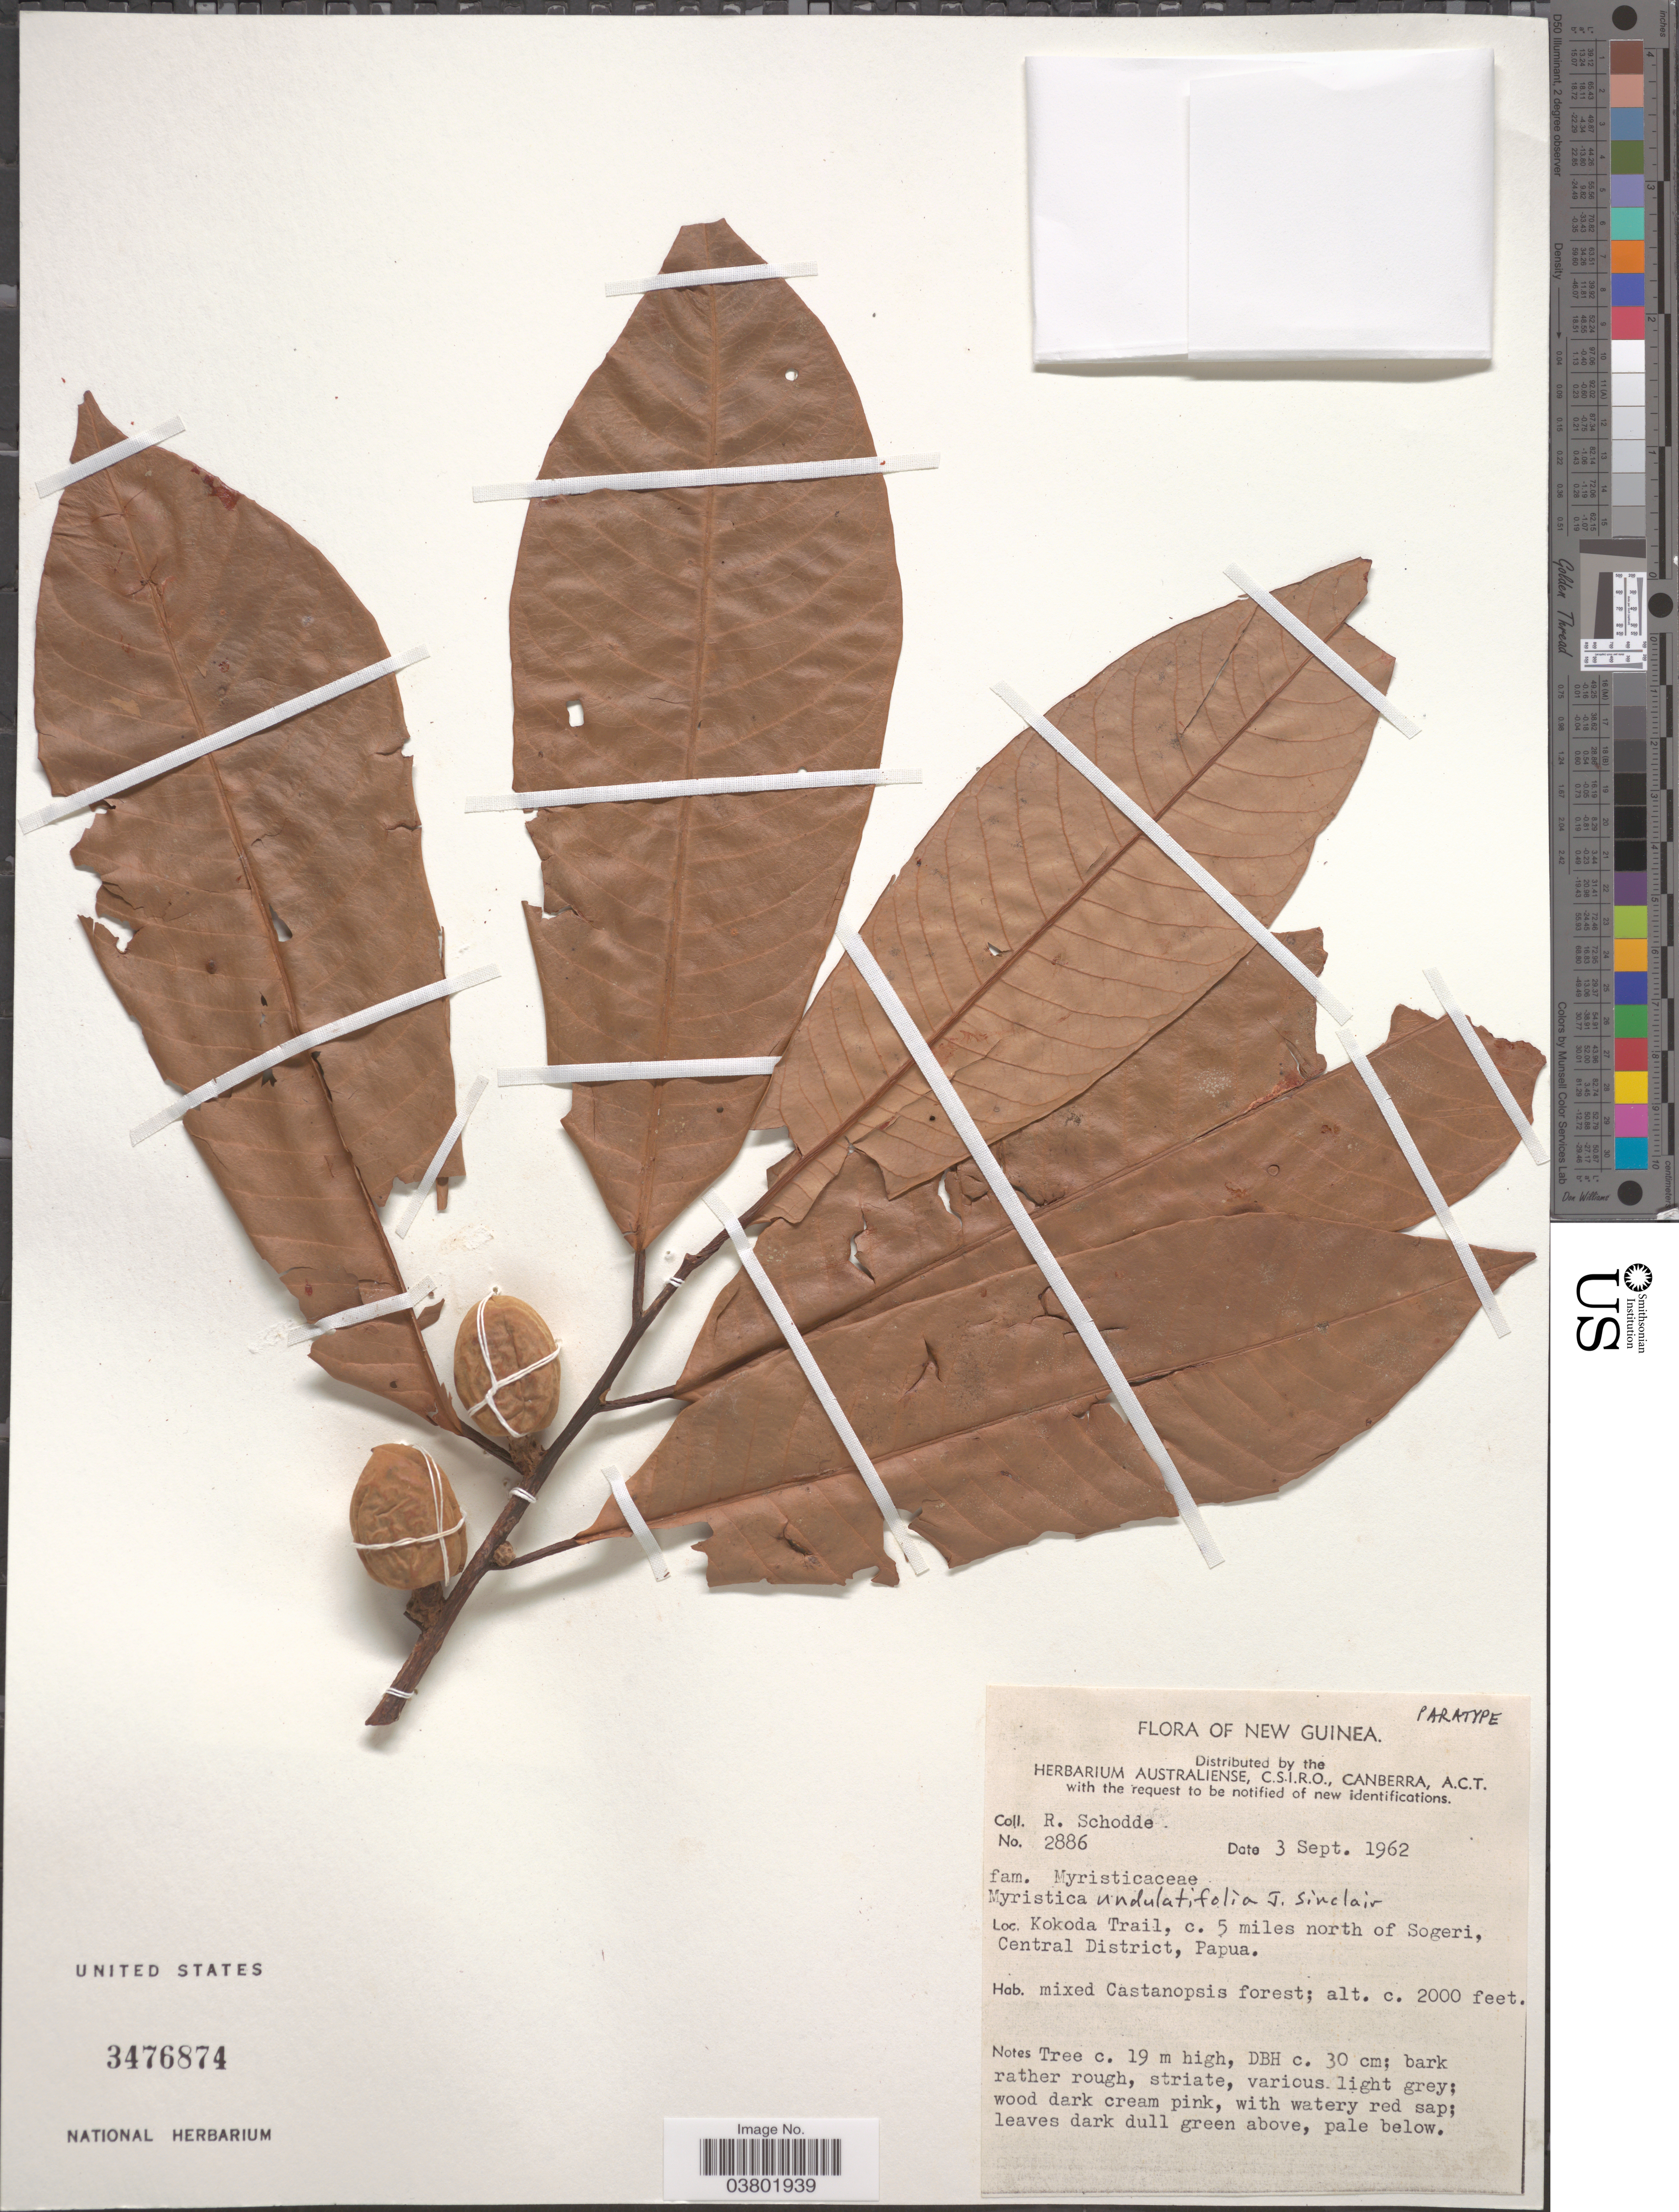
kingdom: Plantae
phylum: Tracheophyta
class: Magnoliopsida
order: Magnoliales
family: Myristicaceae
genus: Myristica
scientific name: Myristica undulatifolia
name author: J. Sinclair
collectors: R. Schodde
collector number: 2886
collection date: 1962-09-03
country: Papua New Guinea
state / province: Central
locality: New Guinea. Kokoda Trail, c. 5 miles north of Sogeri, Central District, Papua.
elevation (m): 610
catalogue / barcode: US 3476874